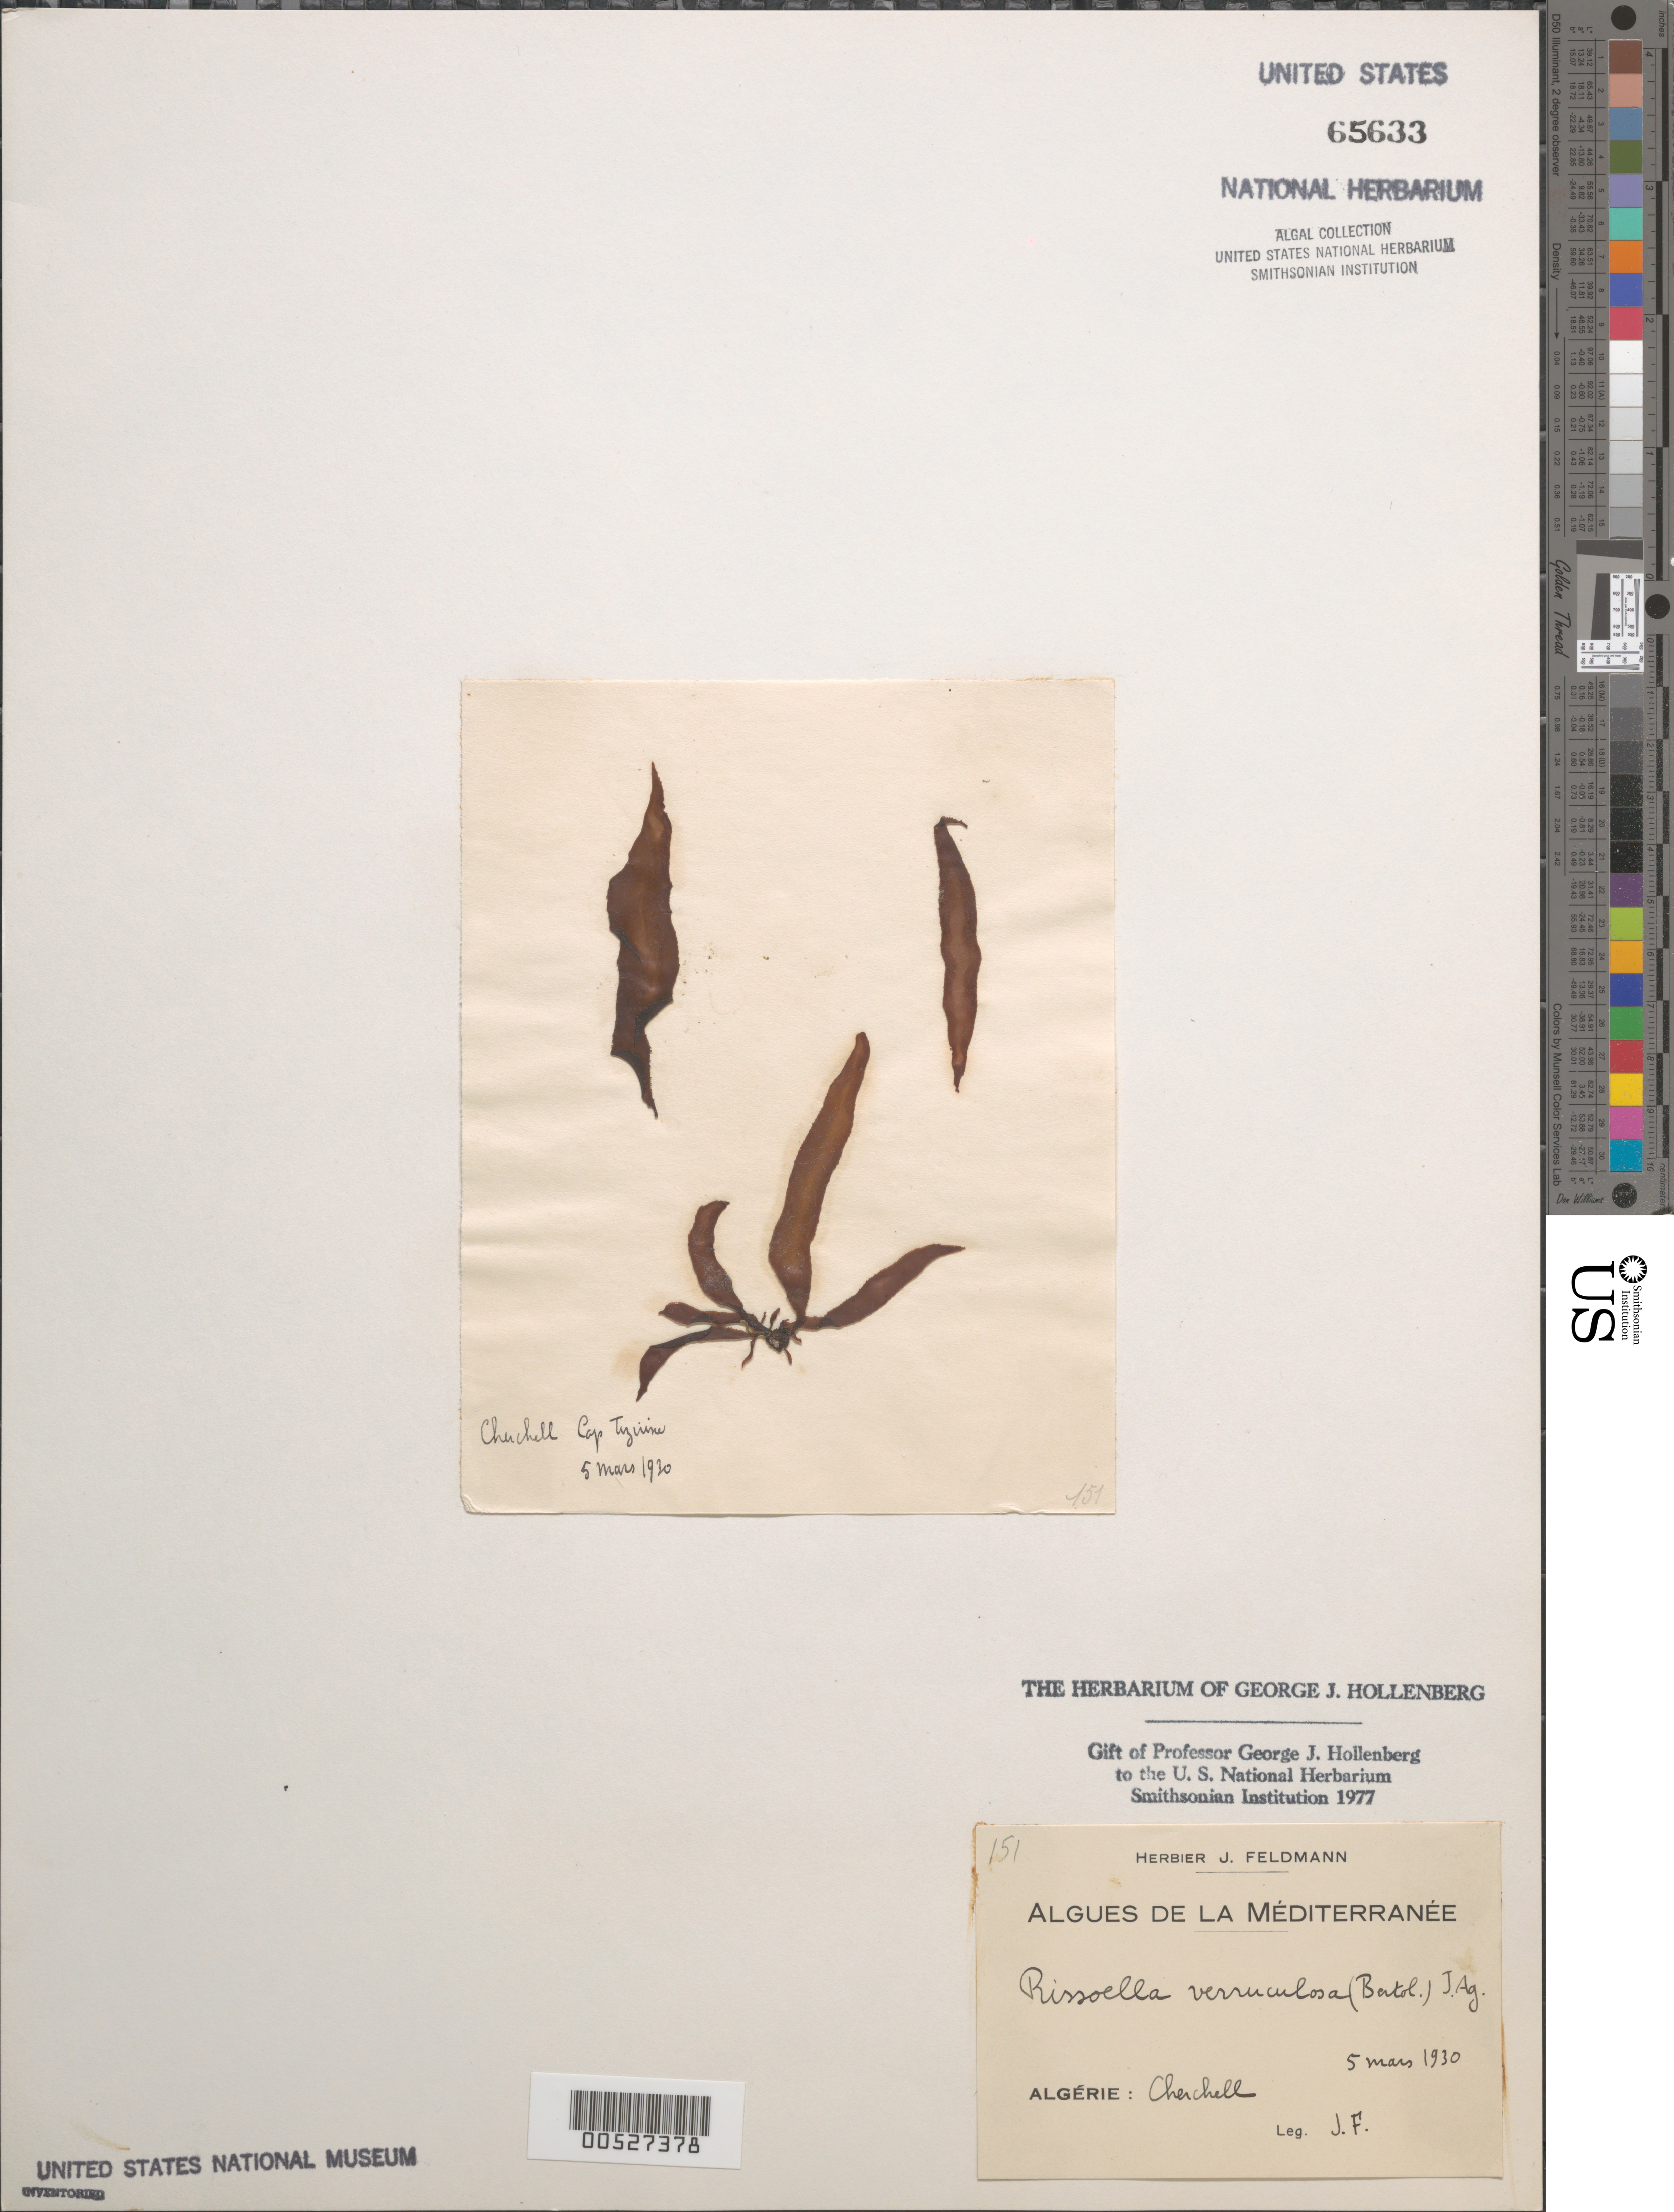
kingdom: Plantae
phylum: Rhodophyta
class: Florideophyceae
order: Gigartinales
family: Rissoellaceae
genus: Rissoella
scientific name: Rissoella verruculosa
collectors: J. Feldmann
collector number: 151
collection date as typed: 05 Mar 1930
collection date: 1930-03-05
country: Algeria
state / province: Tipaza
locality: Cherchell, Cap Tizirine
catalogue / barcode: US 65633